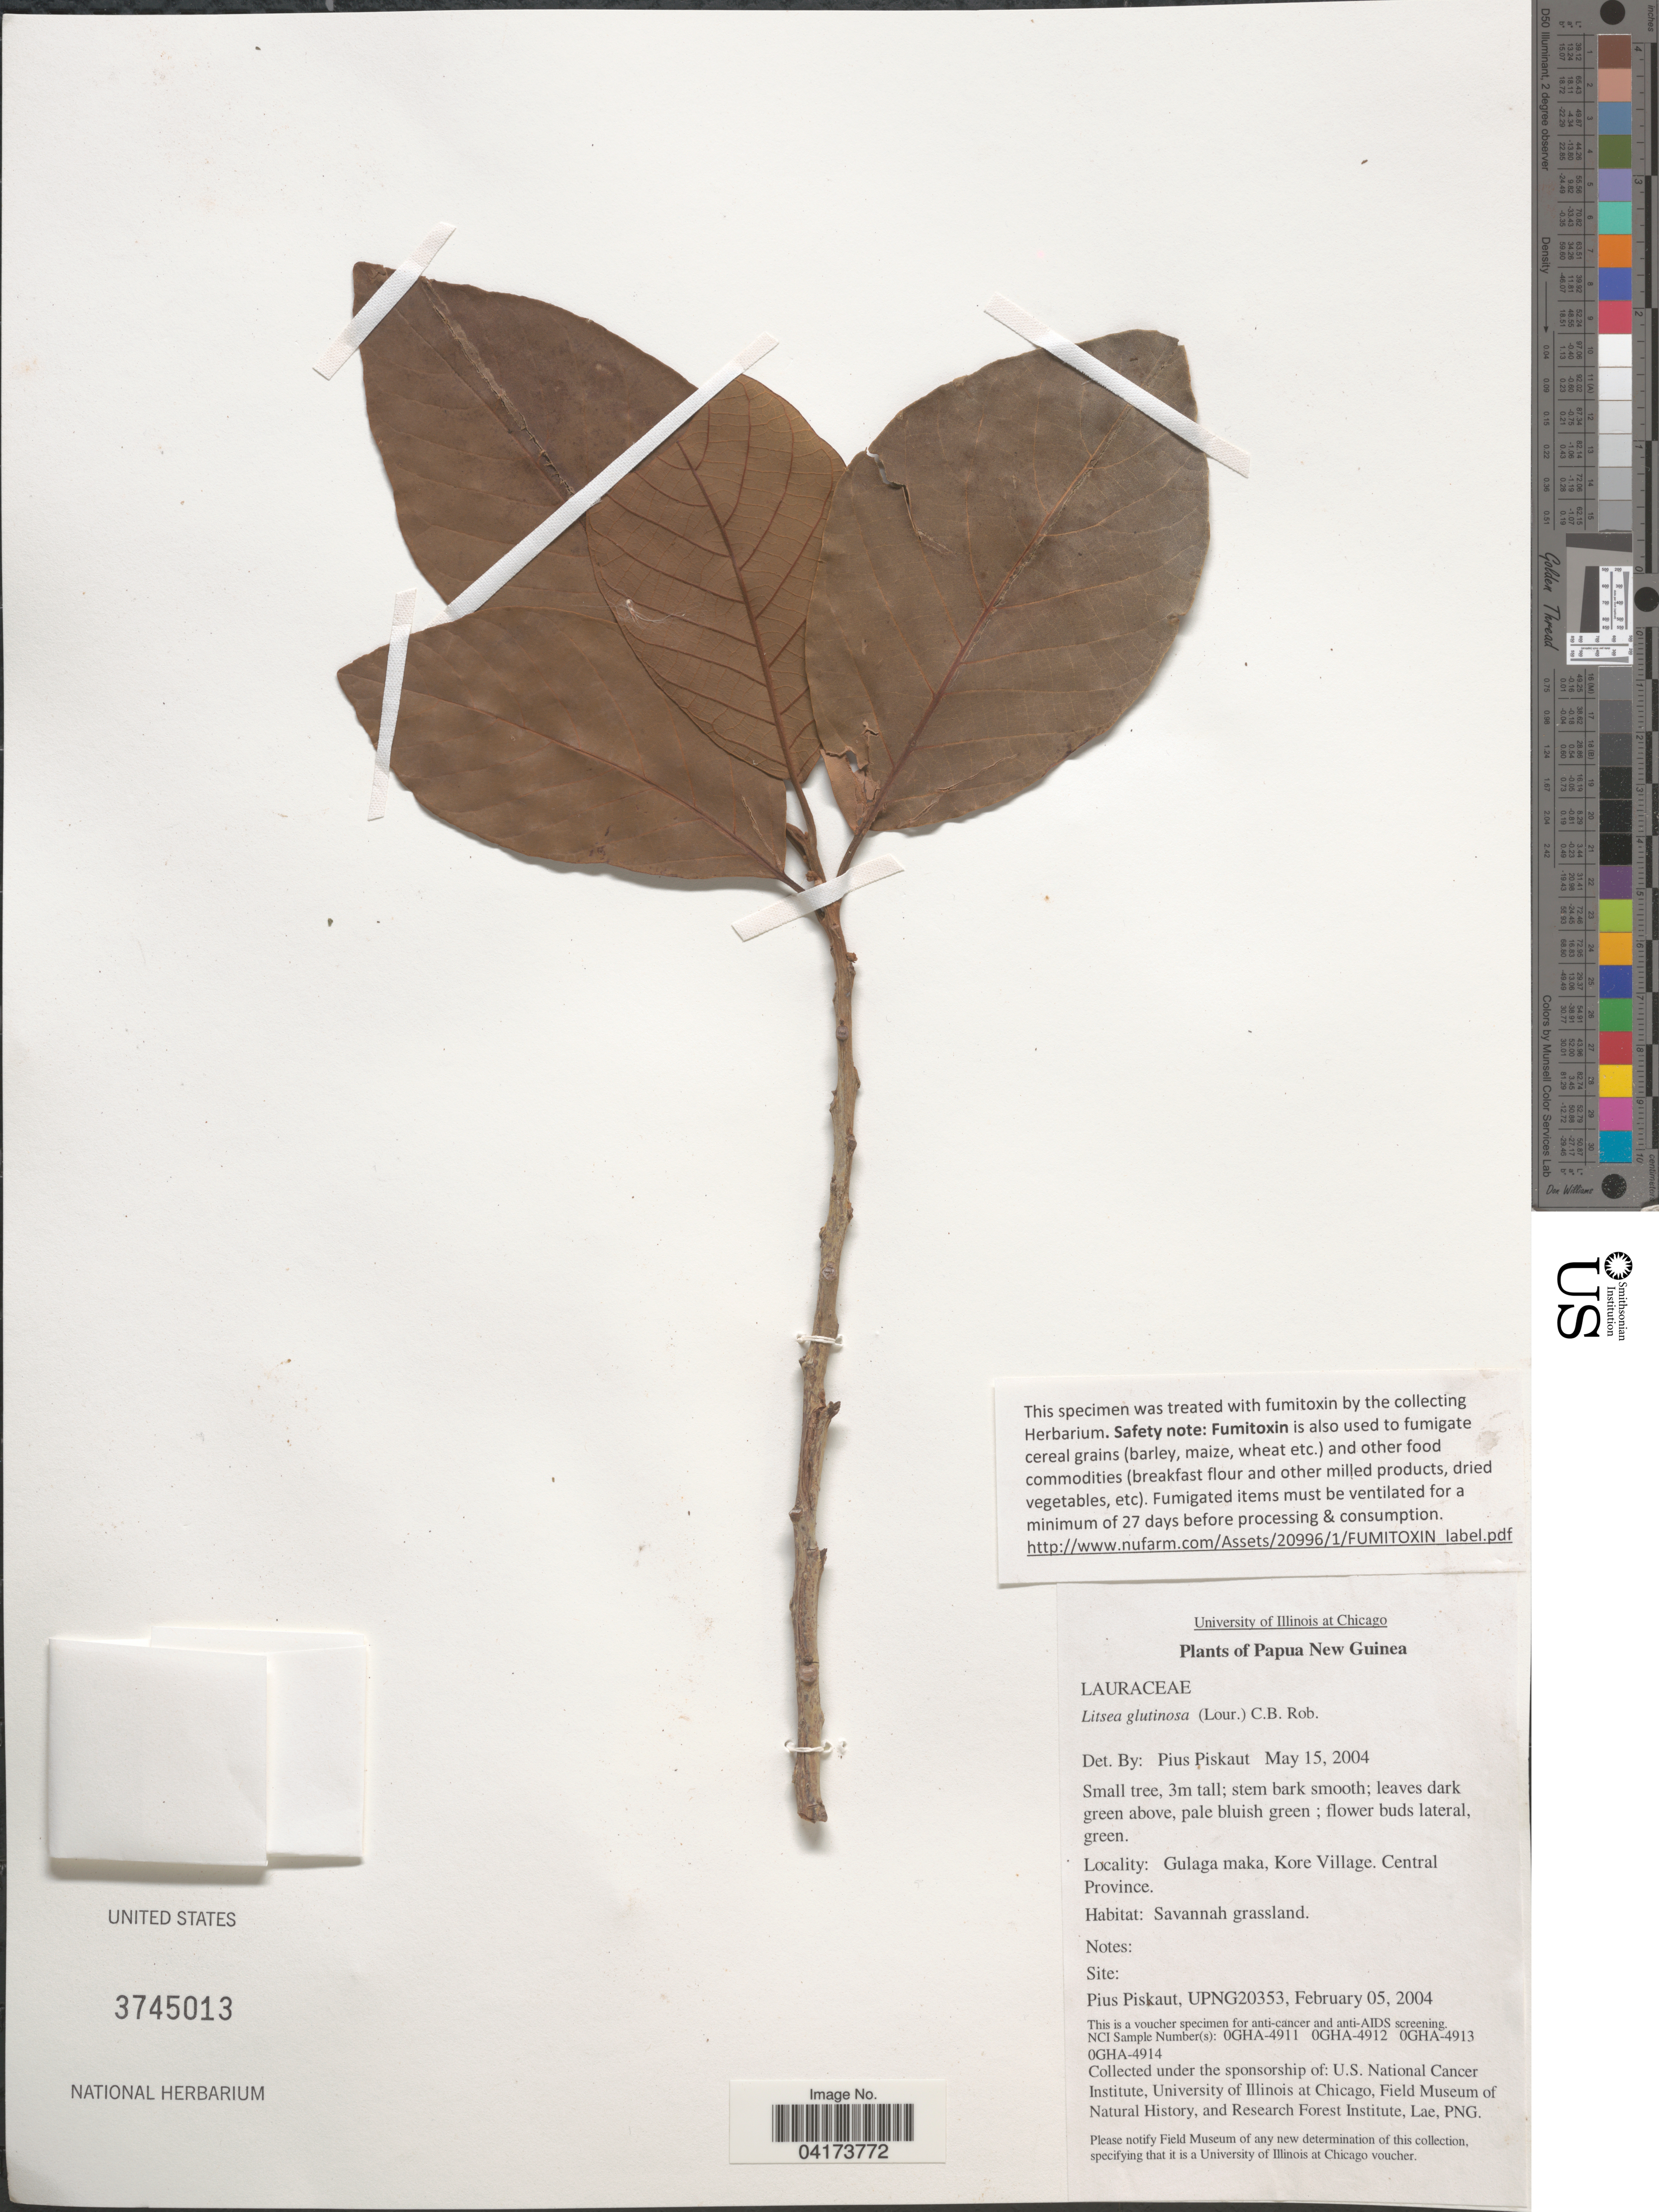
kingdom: Plantae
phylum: Tracheophyta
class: Magnoliopsida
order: Laurales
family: Lauraceae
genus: Litsea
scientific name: Litsea glutinosa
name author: (Lour.) C.B. Rob.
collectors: P. Piskaut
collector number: UPNG20353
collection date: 2004-02-05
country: Papua New Guinea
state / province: Central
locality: Gulaga maka, Kore Village.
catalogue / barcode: US 3745013